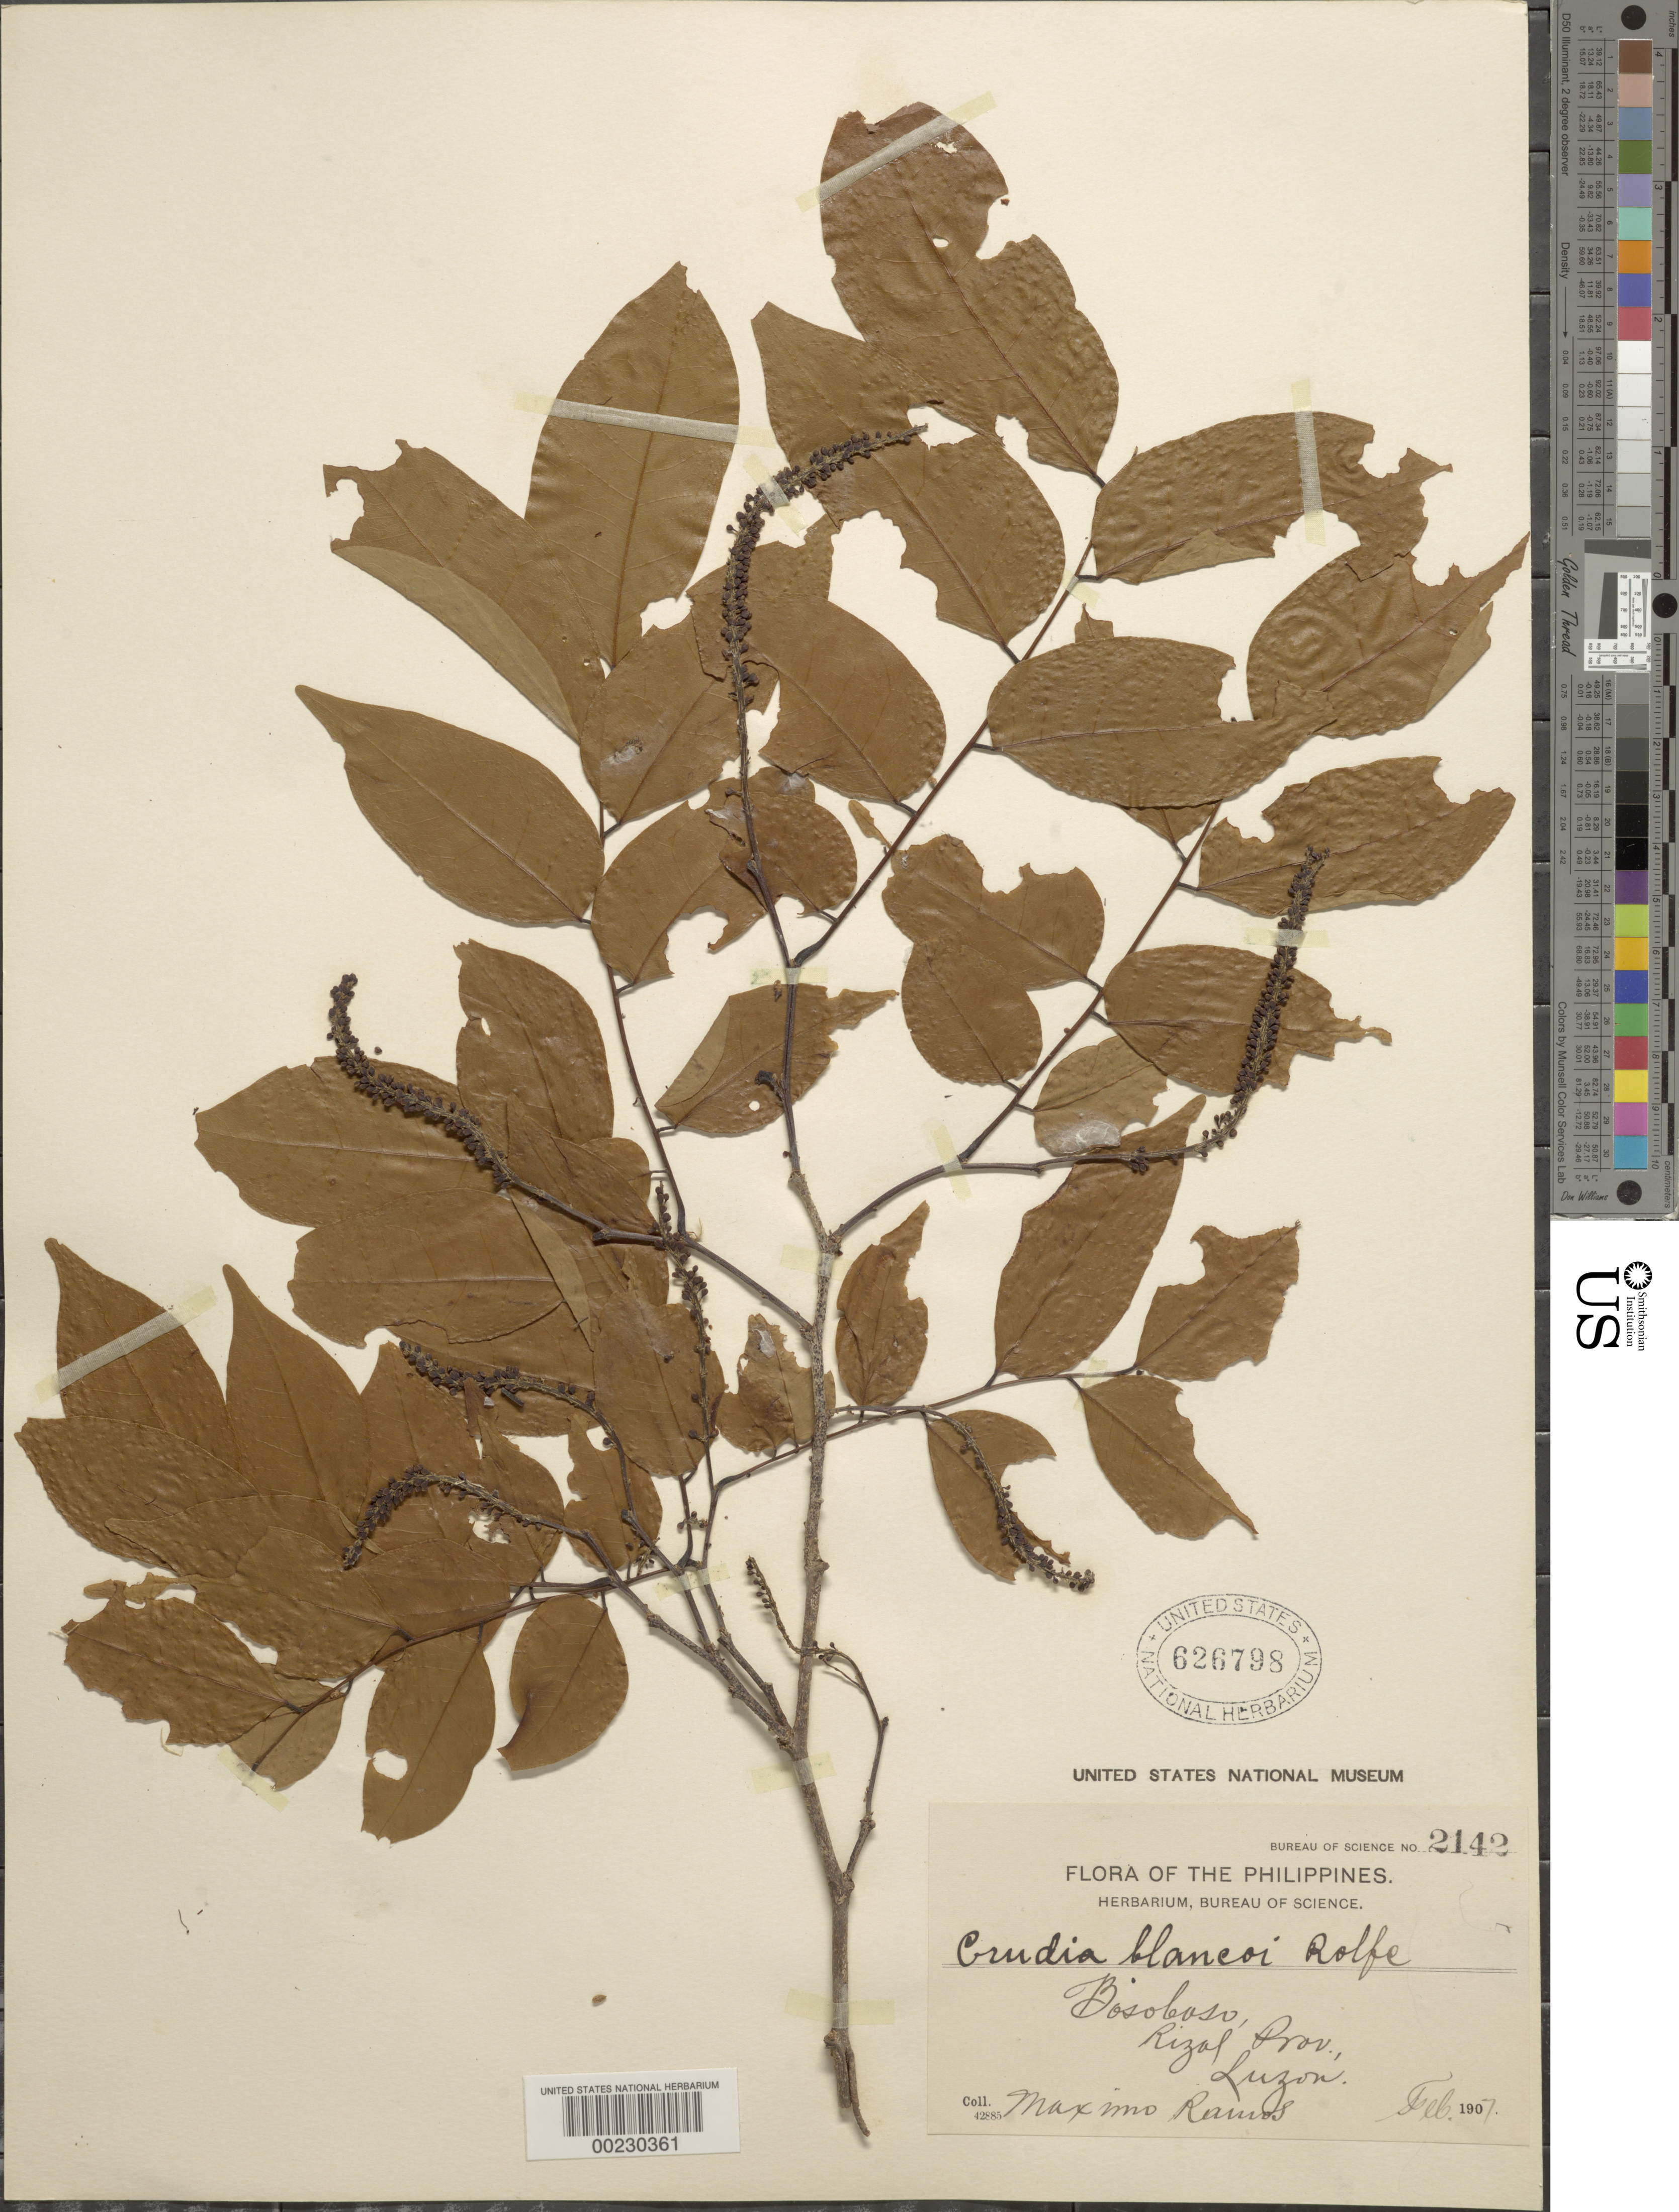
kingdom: Plantae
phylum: Tracheophyta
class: Magnoliopsida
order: Fabales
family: Fabaceae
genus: Crudia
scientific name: Crudia blancoi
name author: Rolfe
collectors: M. Ramos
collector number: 2142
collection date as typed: Feb 1907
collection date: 1907-02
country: Philippines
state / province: Calabarzon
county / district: Rizal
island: Luzon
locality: Bosoboso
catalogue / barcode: US 626798